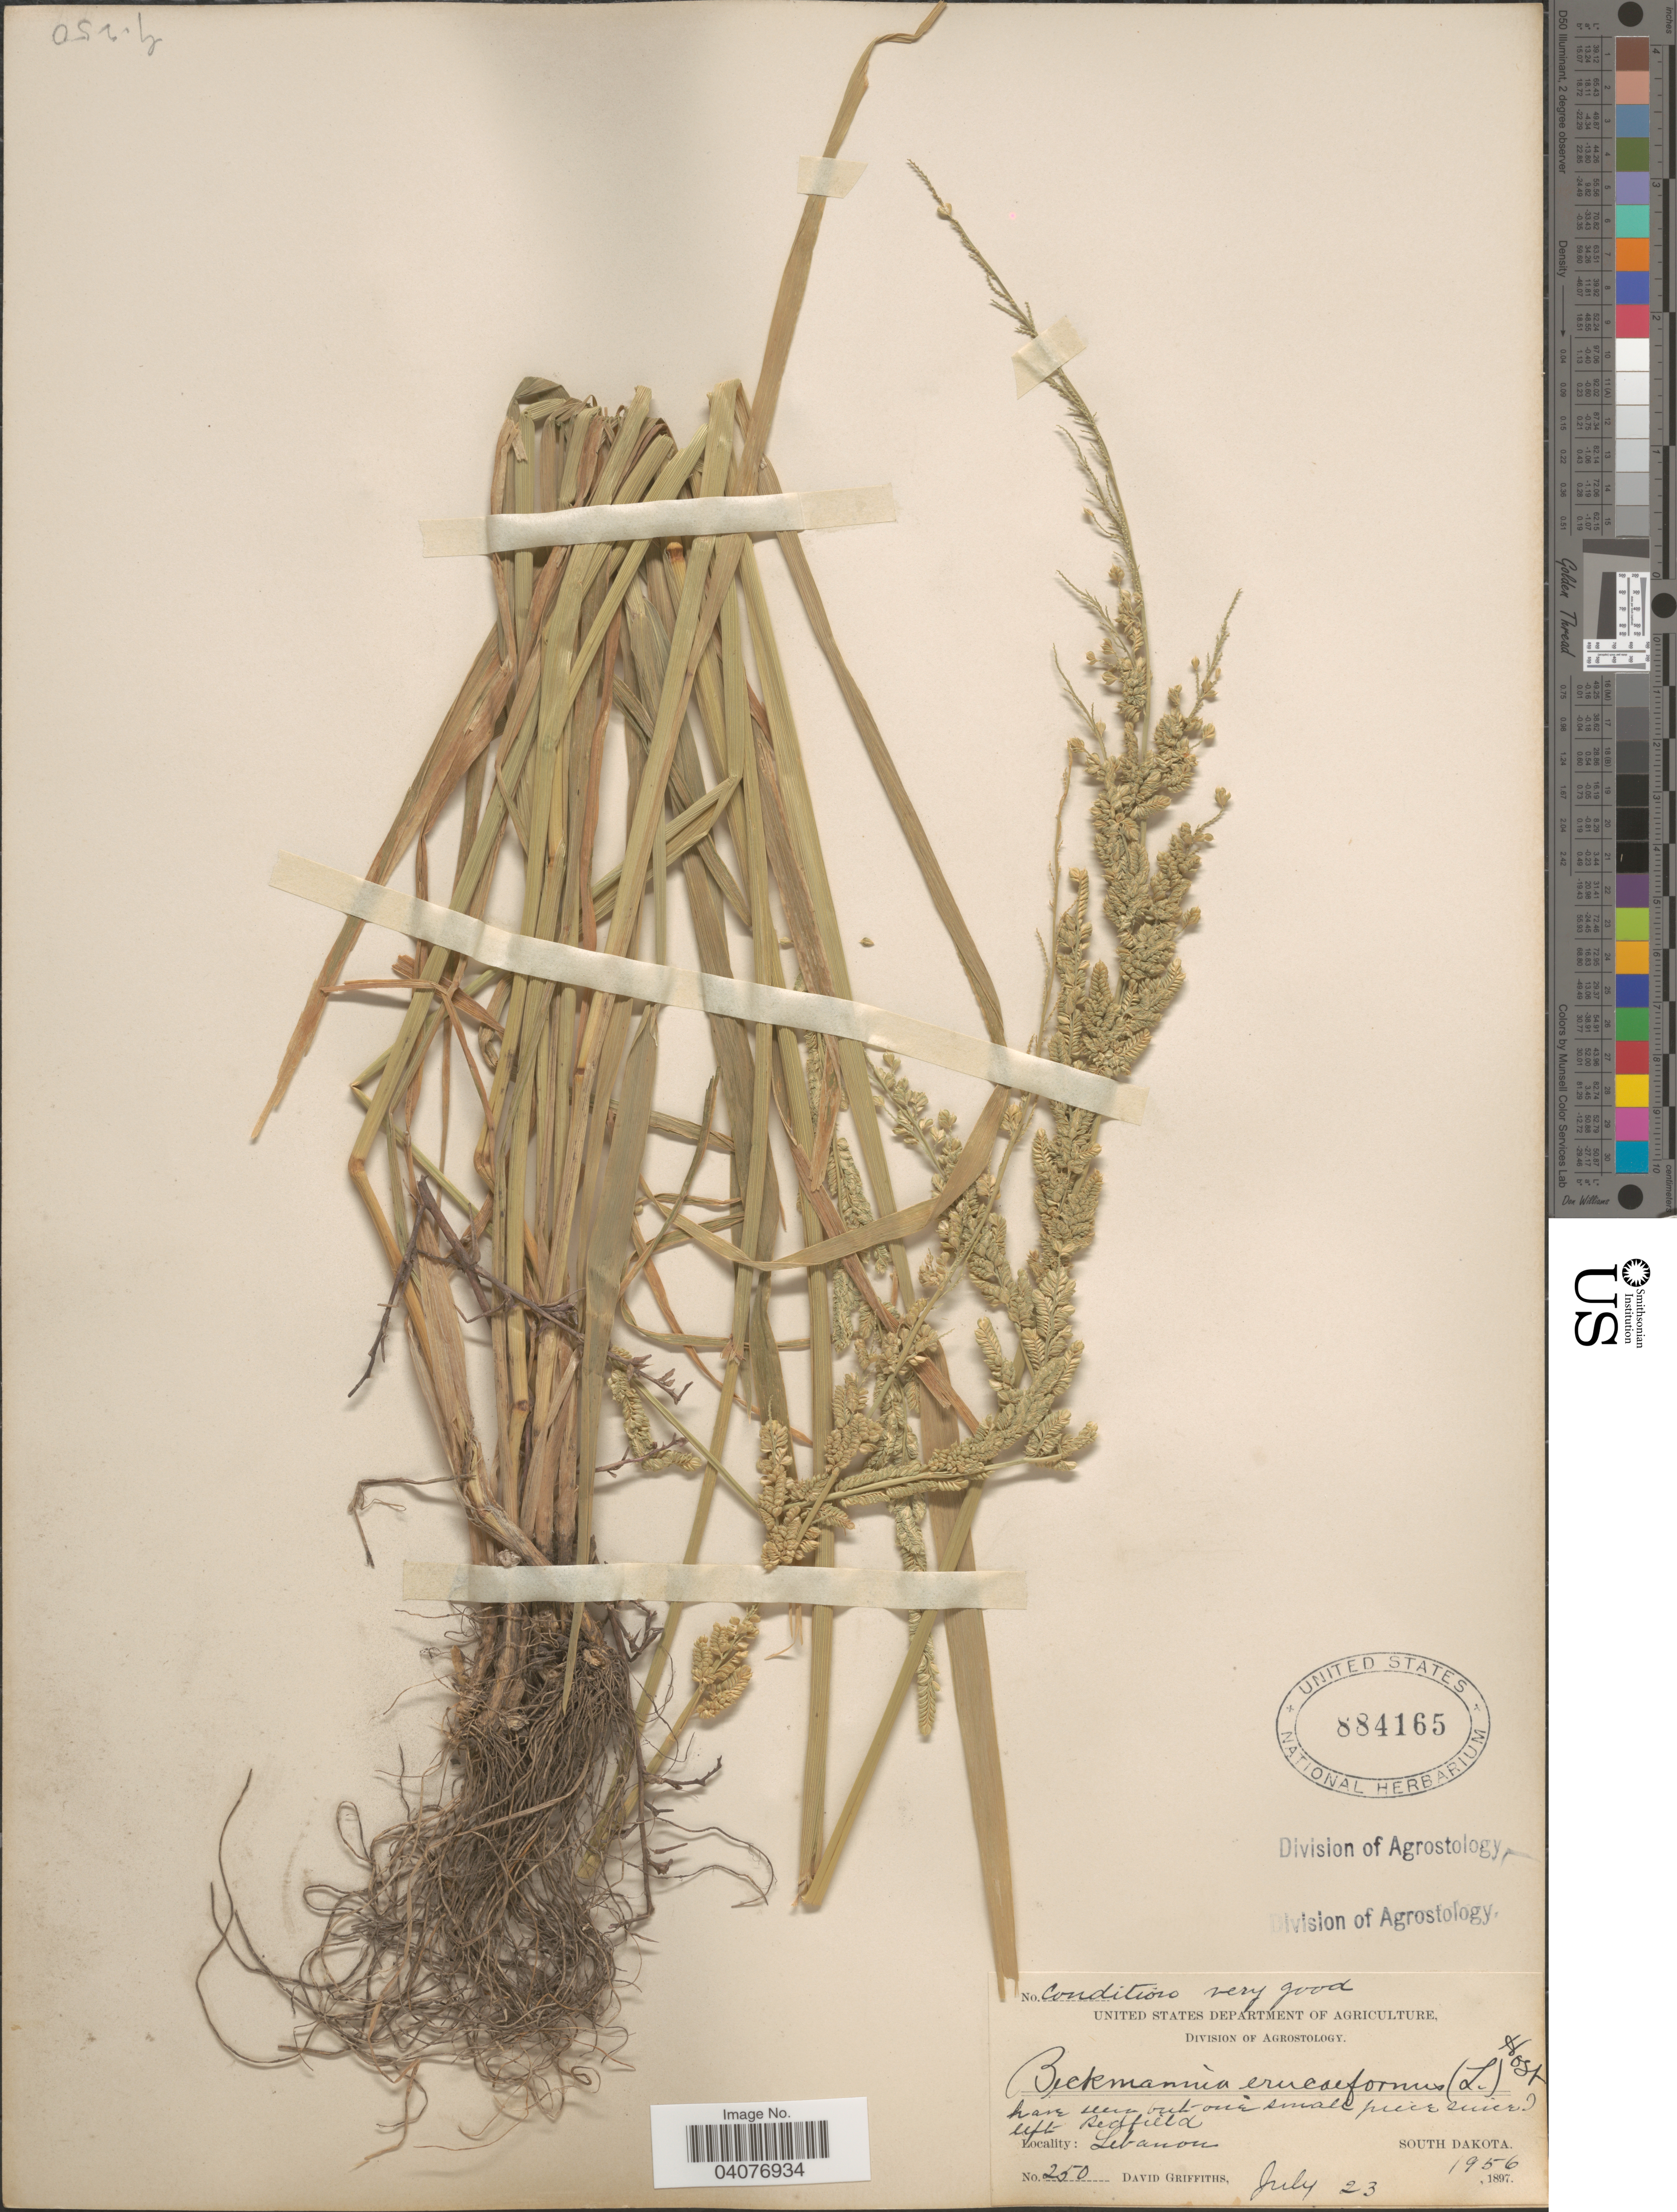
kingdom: Plantae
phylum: Tracheophyta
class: Liliopsida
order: Poales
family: Poaceae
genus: Beckmannia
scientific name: Beckmannia syzigachne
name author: (Steud.) Fernald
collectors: D. Griffiths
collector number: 250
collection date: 1897-07-23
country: United States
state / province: South Dakota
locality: Redfield. Lebanon.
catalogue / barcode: US 884165